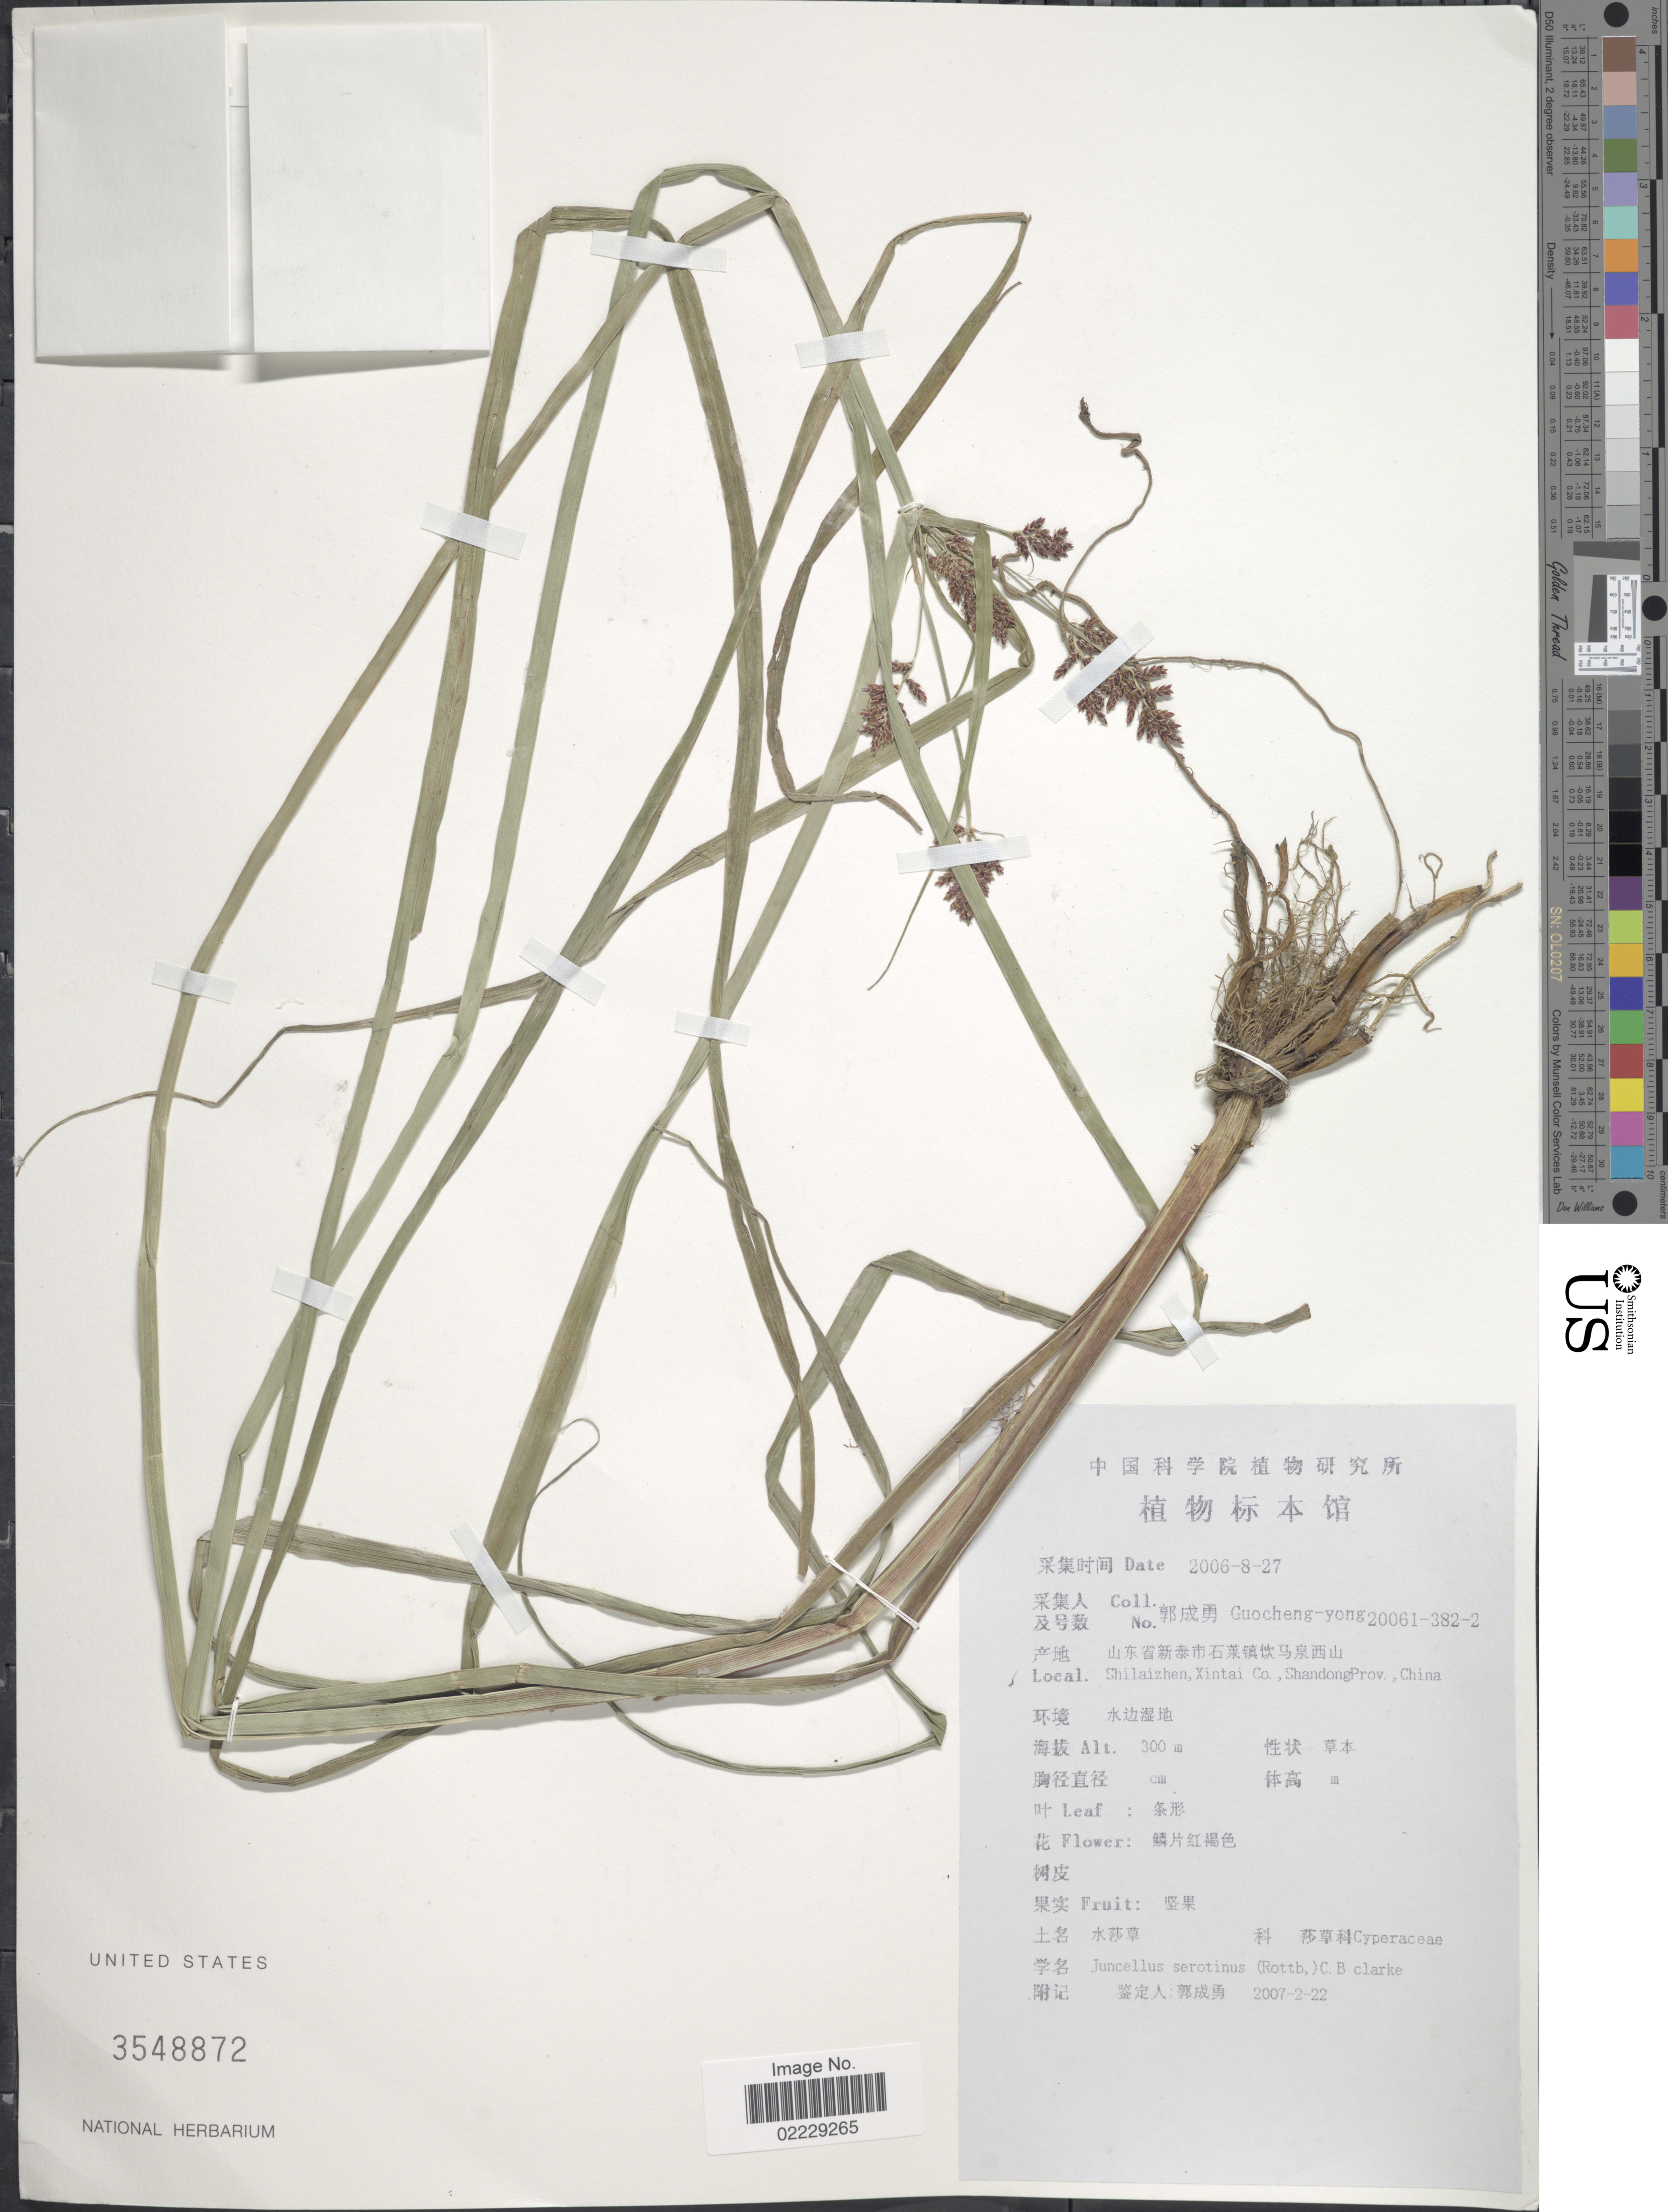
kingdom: Plantae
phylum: Tracheophyta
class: Liliopsida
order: Poales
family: Cyperaceae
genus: Cyperus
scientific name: Cyperus serotinus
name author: Rottb.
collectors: Guo cheng-yong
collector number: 200613822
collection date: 2006-08-27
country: China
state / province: Shandong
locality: Shilaizhen, Xintain Co.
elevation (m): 300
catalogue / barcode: US 3548872